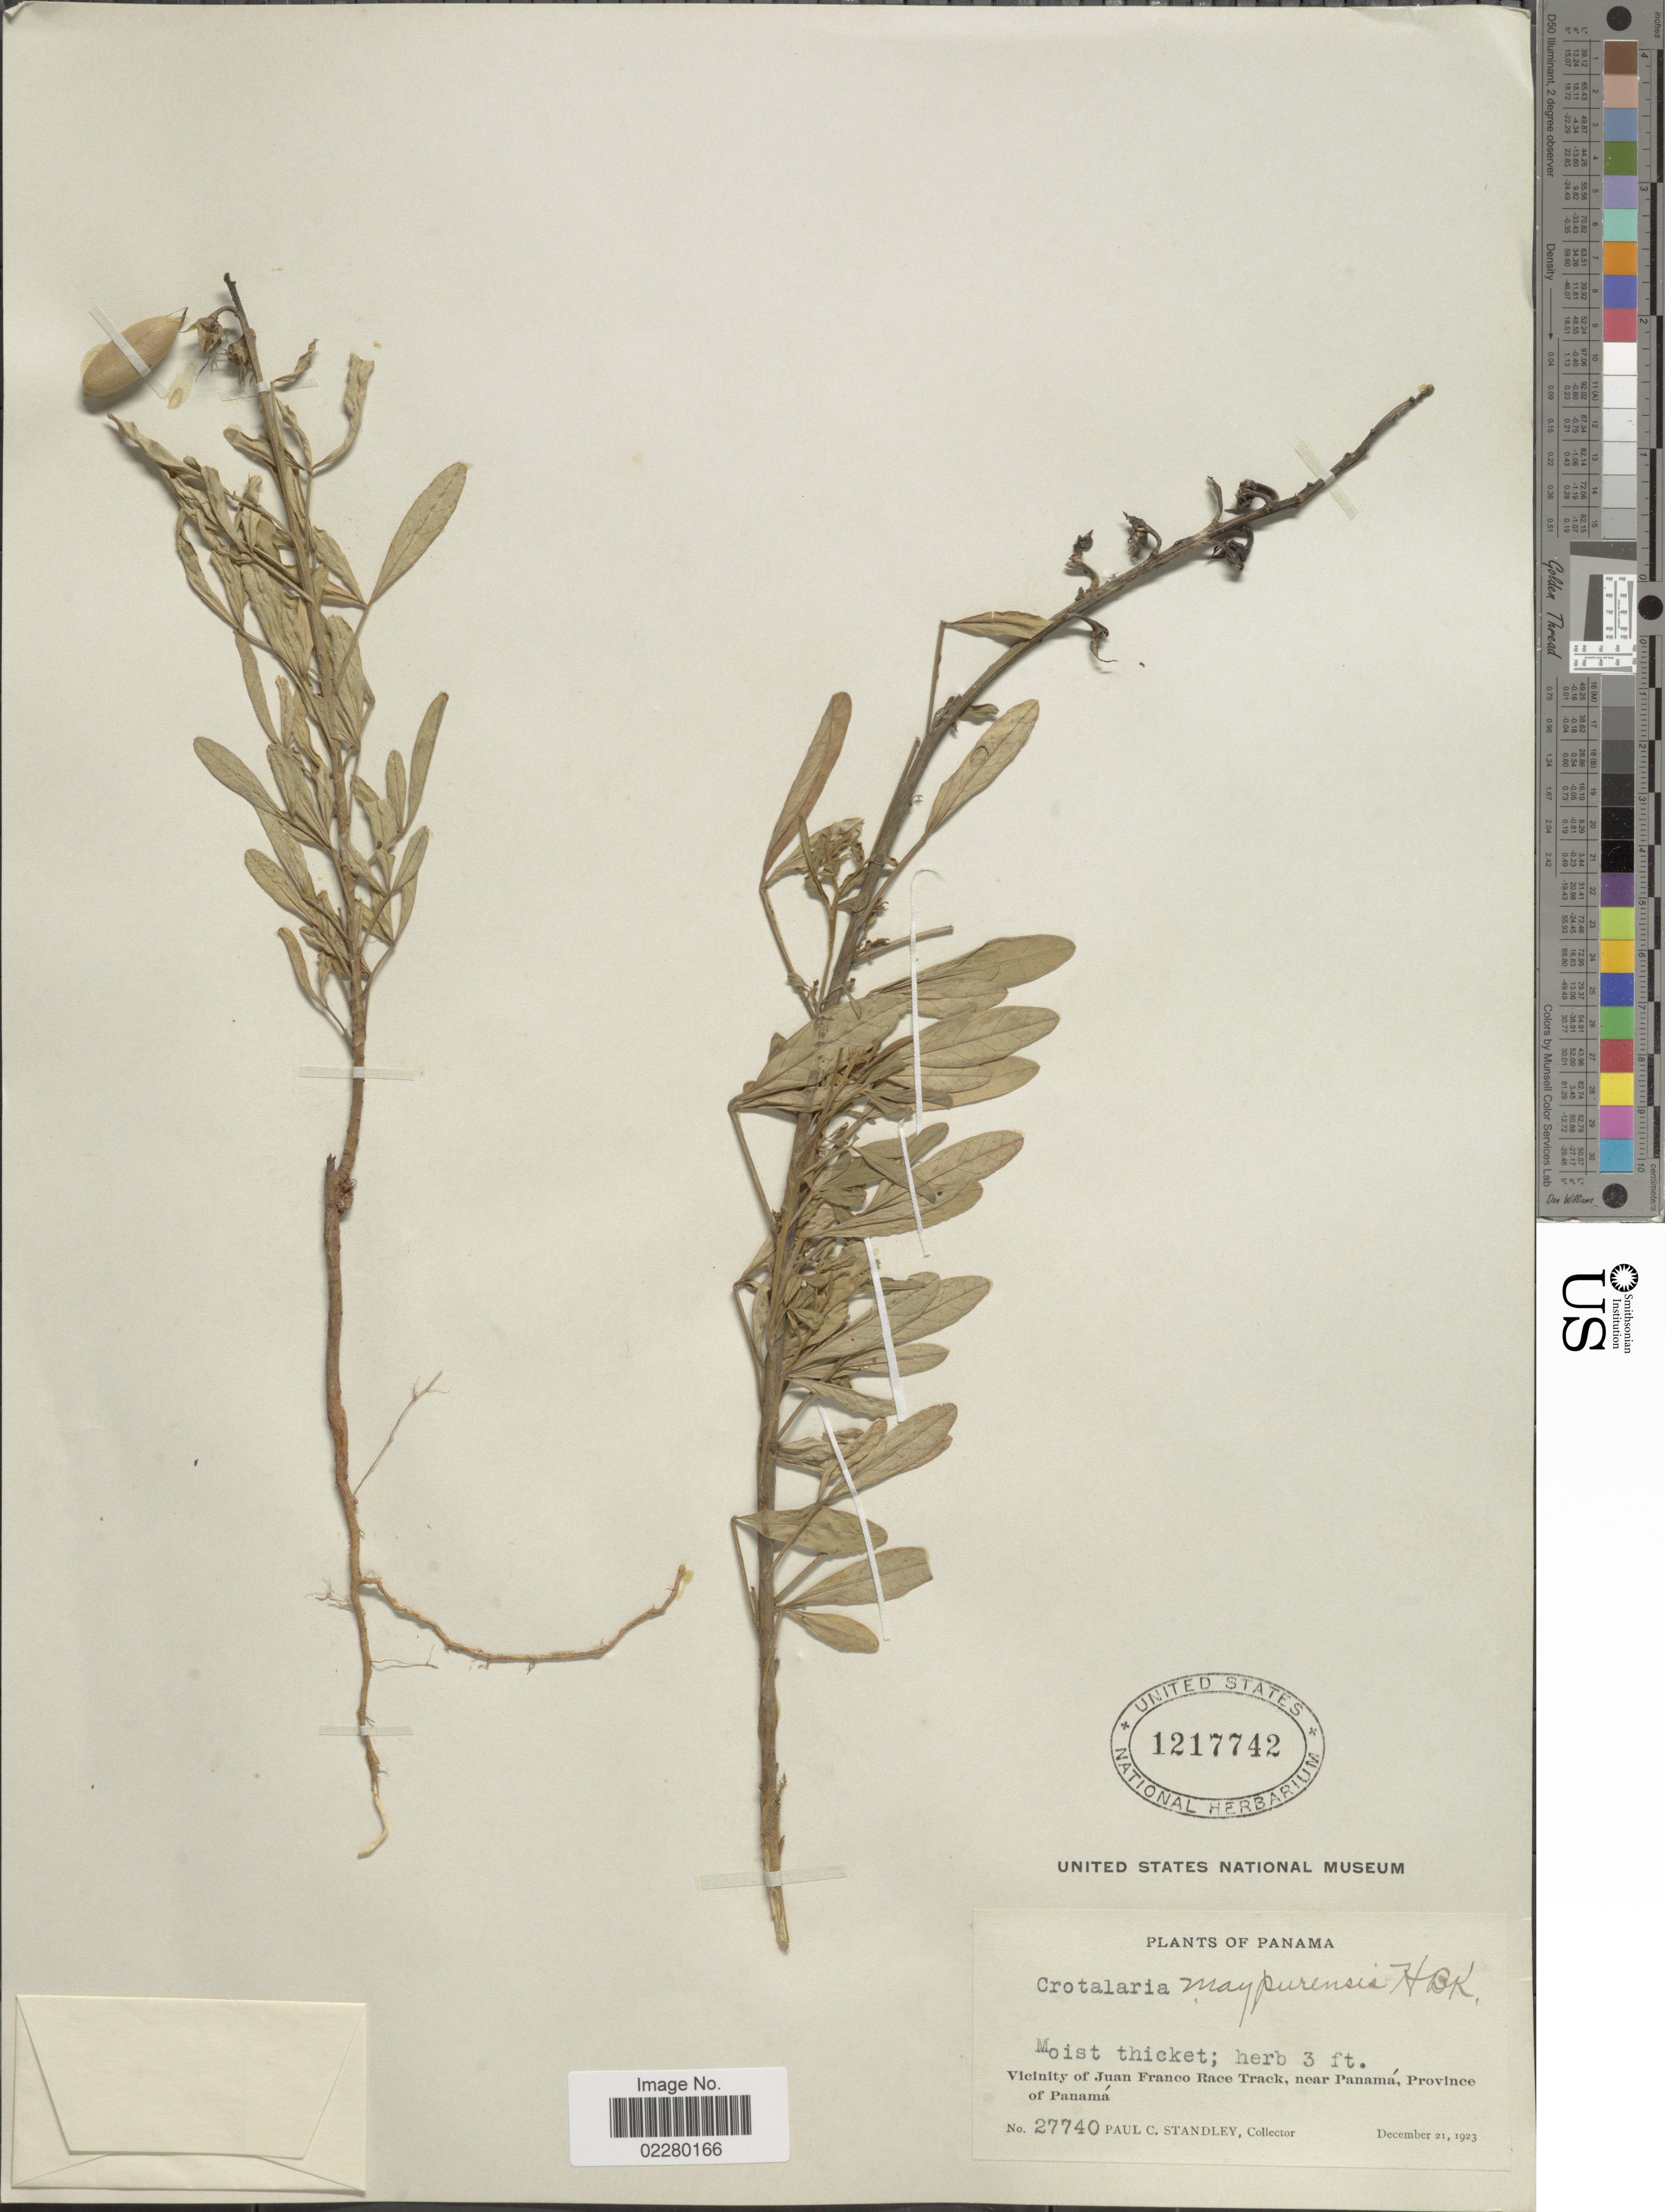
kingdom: Plantae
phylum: Tracheophyta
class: Magnoliopsida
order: Fabales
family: Fabaceae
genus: Crotalaria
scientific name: Crotalaria juncea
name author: L.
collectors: P. C. Standley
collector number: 27740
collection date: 1923-12-21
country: Panama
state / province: Panamá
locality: Vicinity of Juan Franco Race Track, near Panamá, Province of Panamá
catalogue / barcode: US 1217742